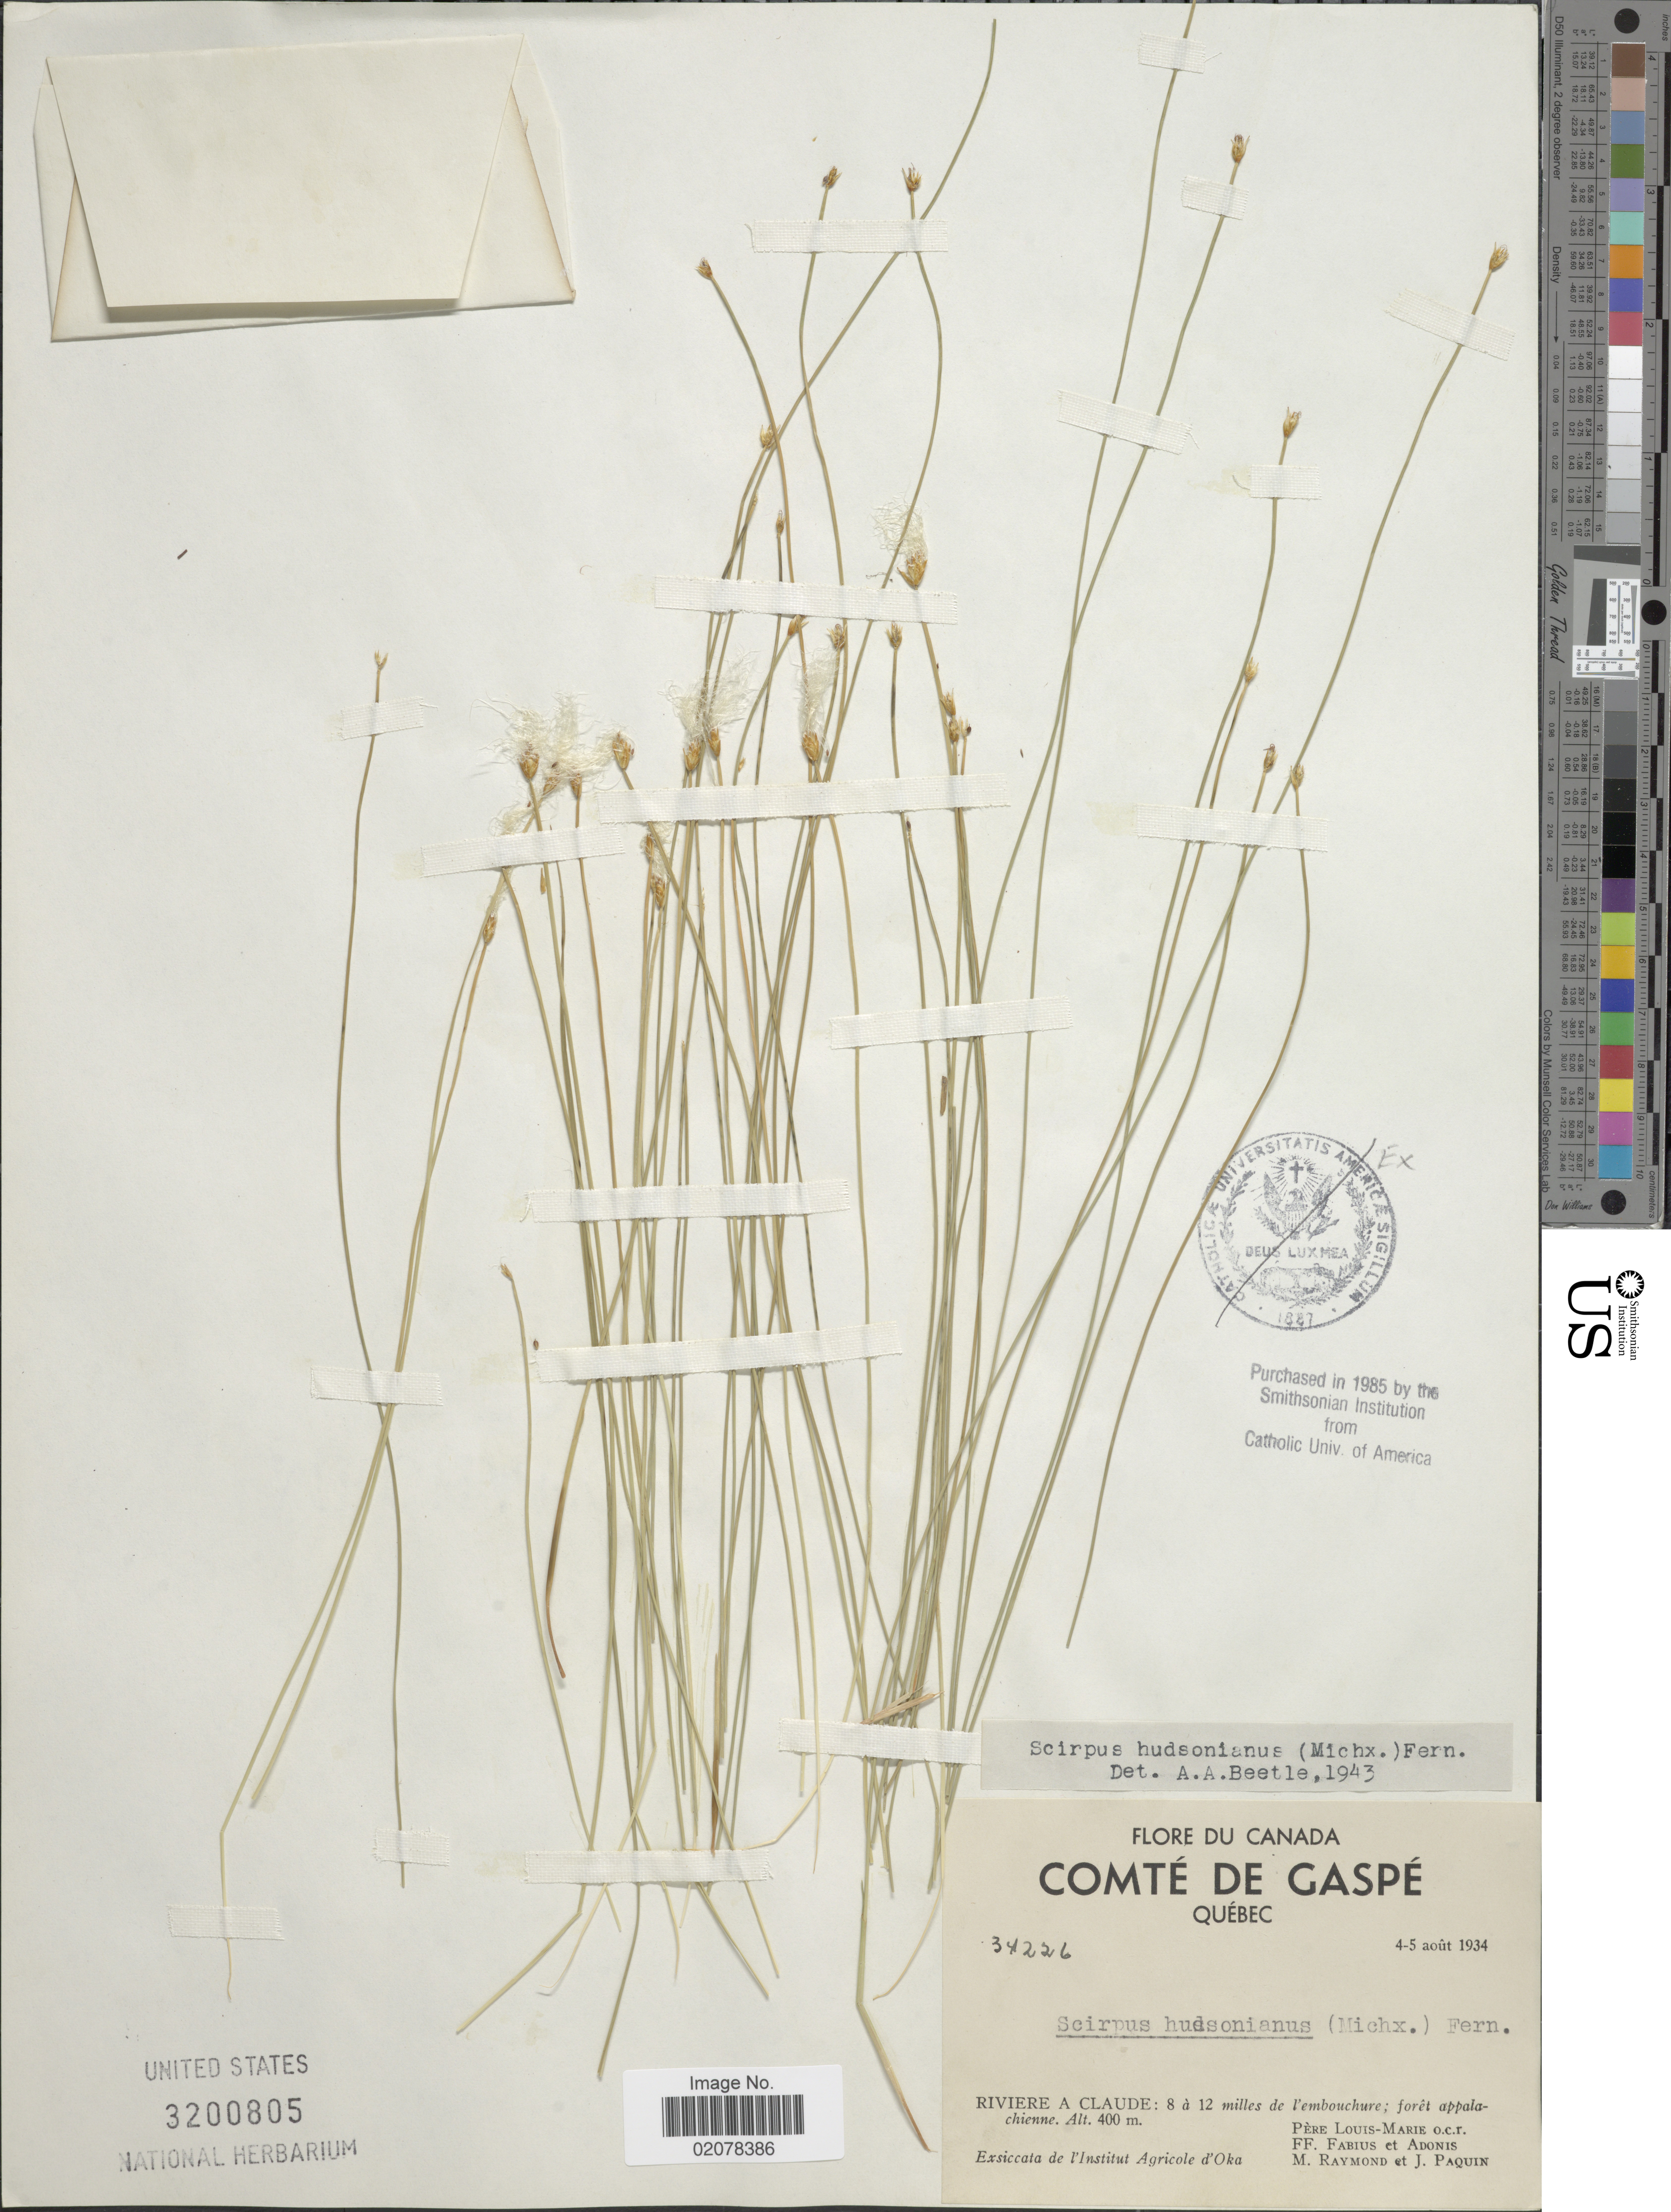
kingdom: Plantae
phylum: Tracheophyta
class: Liliopsida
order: Poales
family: Cyperaceae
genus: Trichophorum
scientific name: Trichophorum alpinum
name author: (L.) Pers.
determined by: Strong, M. T., (US), Smithsonian Institution - National Museum of Natural History (UNITED STATES)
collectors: L.-M. LaLonde, B. Fabius, Adonis, M. Raymond & J. Paquin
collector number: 34226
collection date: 1934-08-04/1934-08-05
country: Canada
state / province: Quebec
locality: Comte de Gaspé, Riviere A Claude: 8 á 12 miles de L'embouchure: foret appalachienne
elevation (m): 400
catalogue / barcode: US 3200805